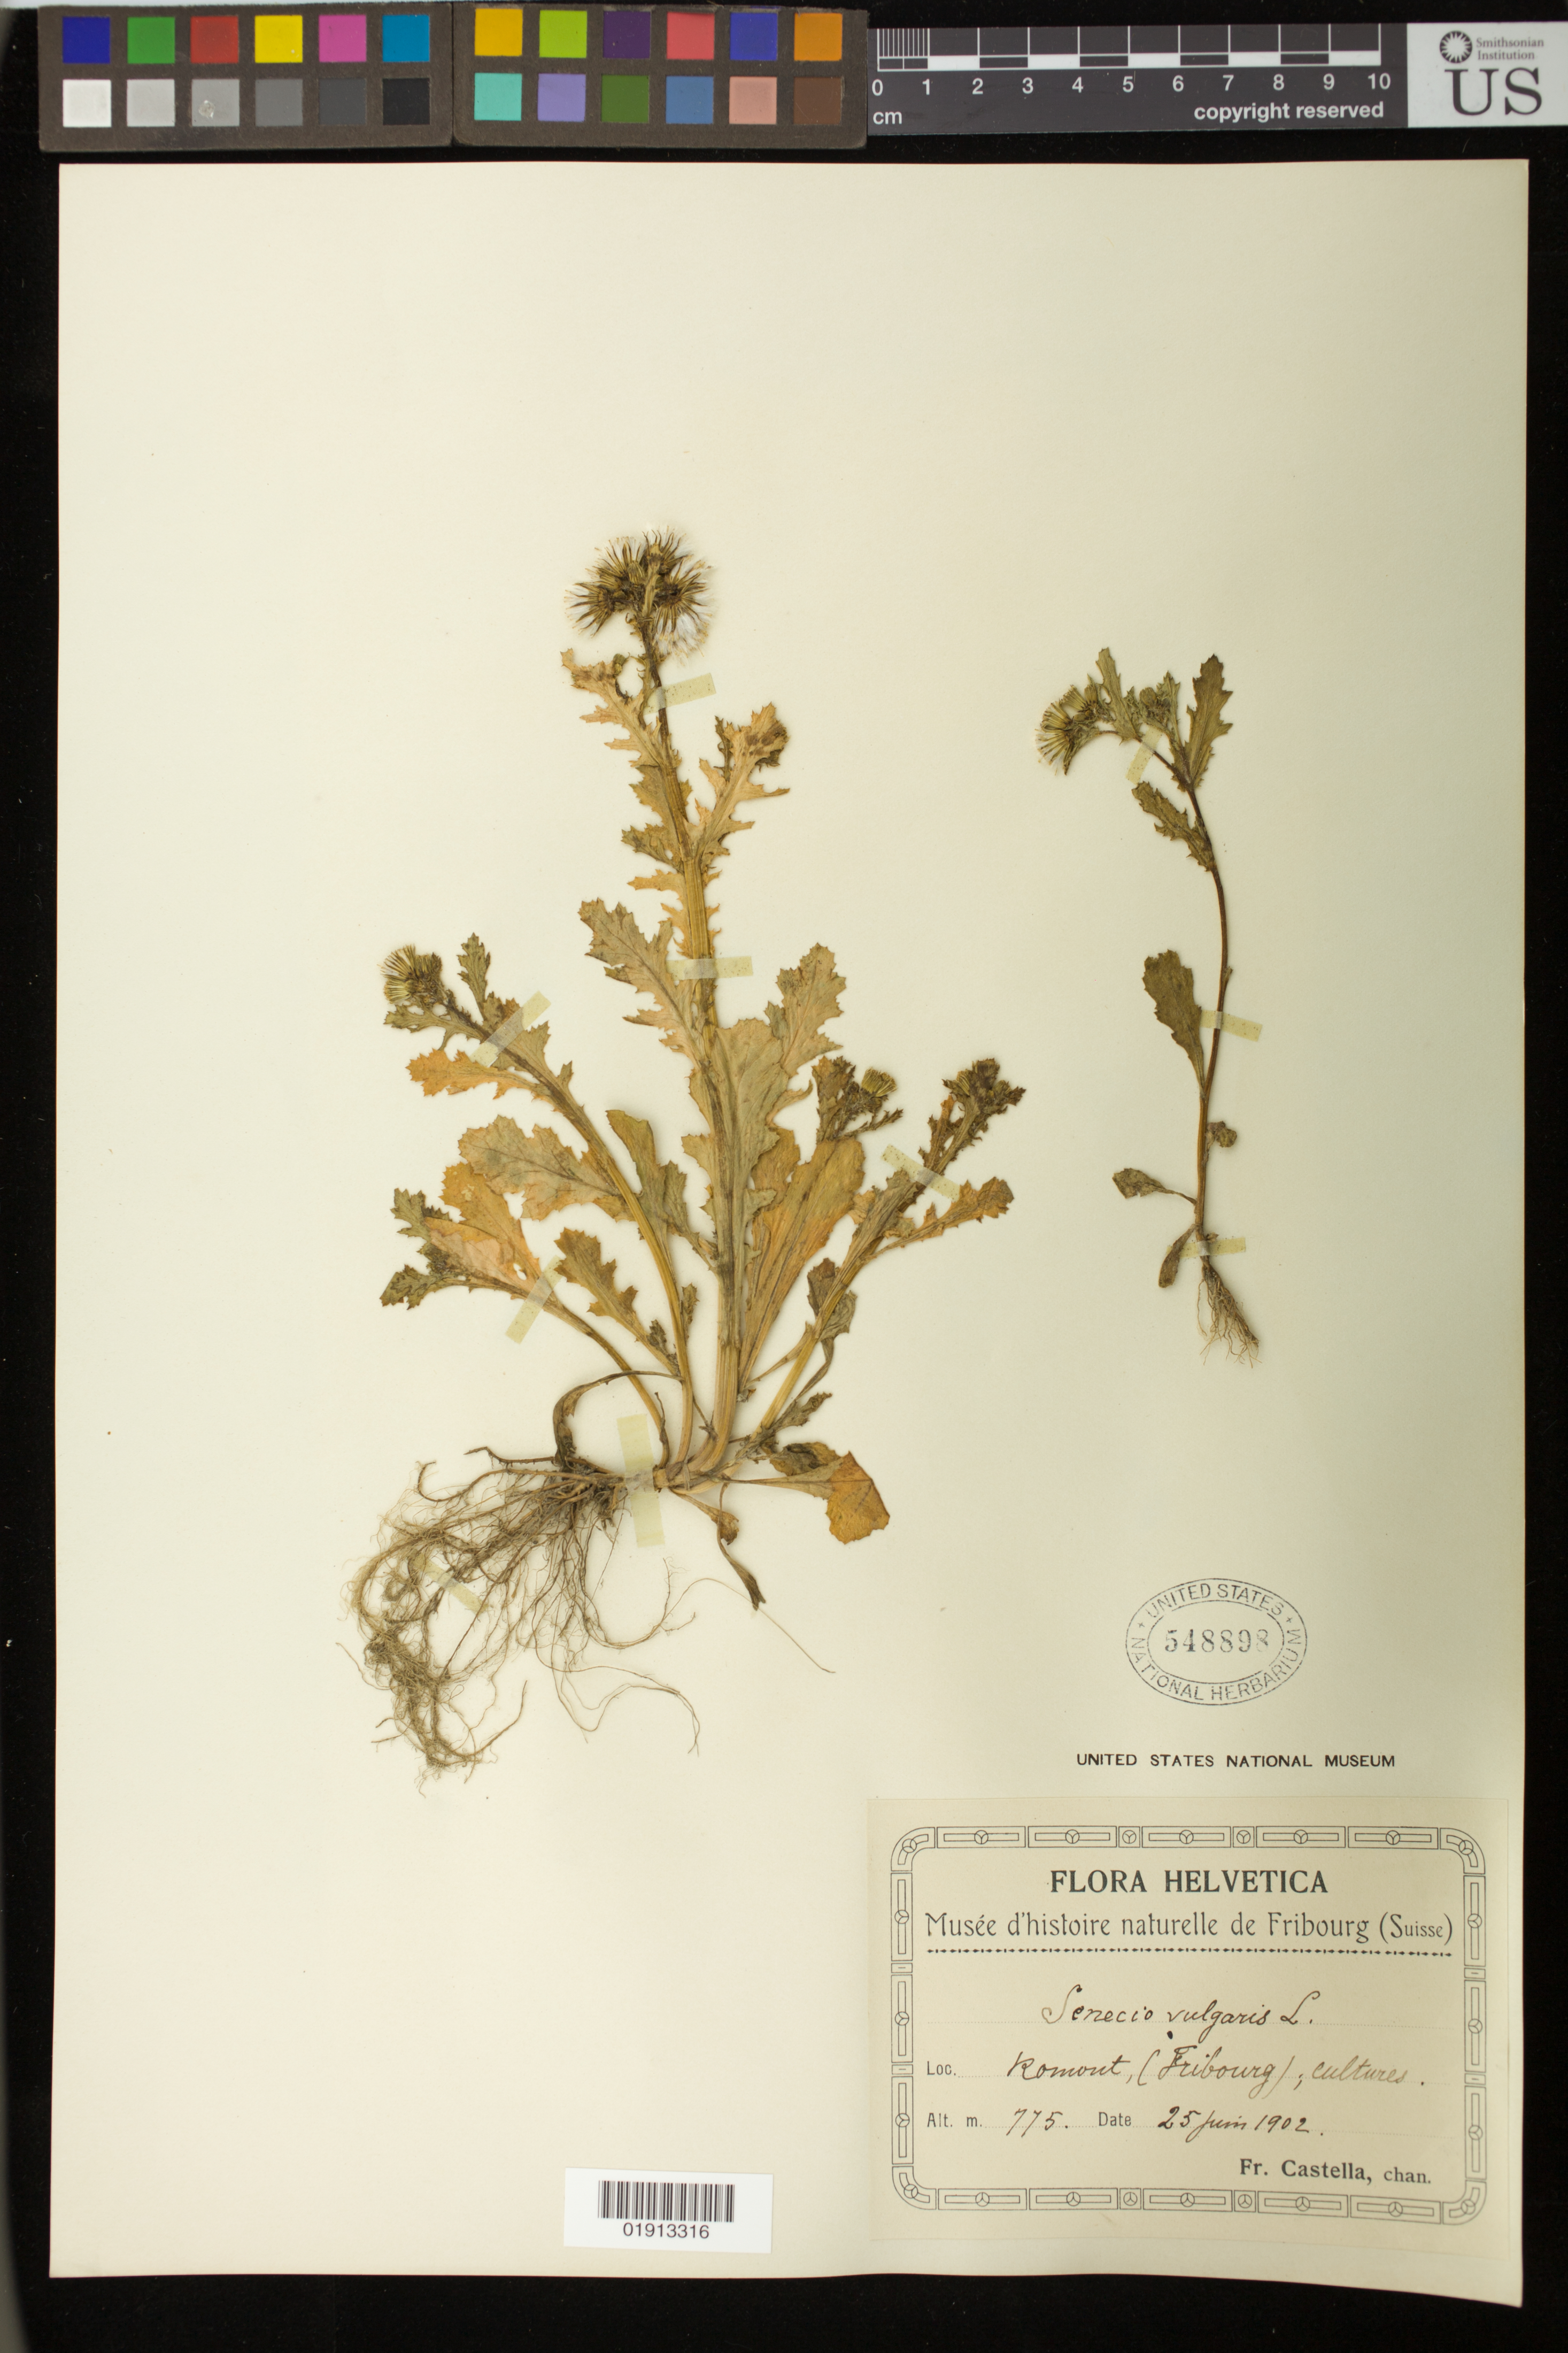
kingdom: Plantae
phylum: Tracheophyta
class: Magnoliopsida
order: Asterales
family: Asteraceae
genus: Senecio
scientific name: Senecio vulgaris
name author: L.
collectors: Fr. Castella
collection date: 1902-06-25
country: Switzerland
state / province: Fribourg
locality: Helvetica, Romont, Fribourg, cultures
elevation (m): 775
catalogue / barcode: US 548898